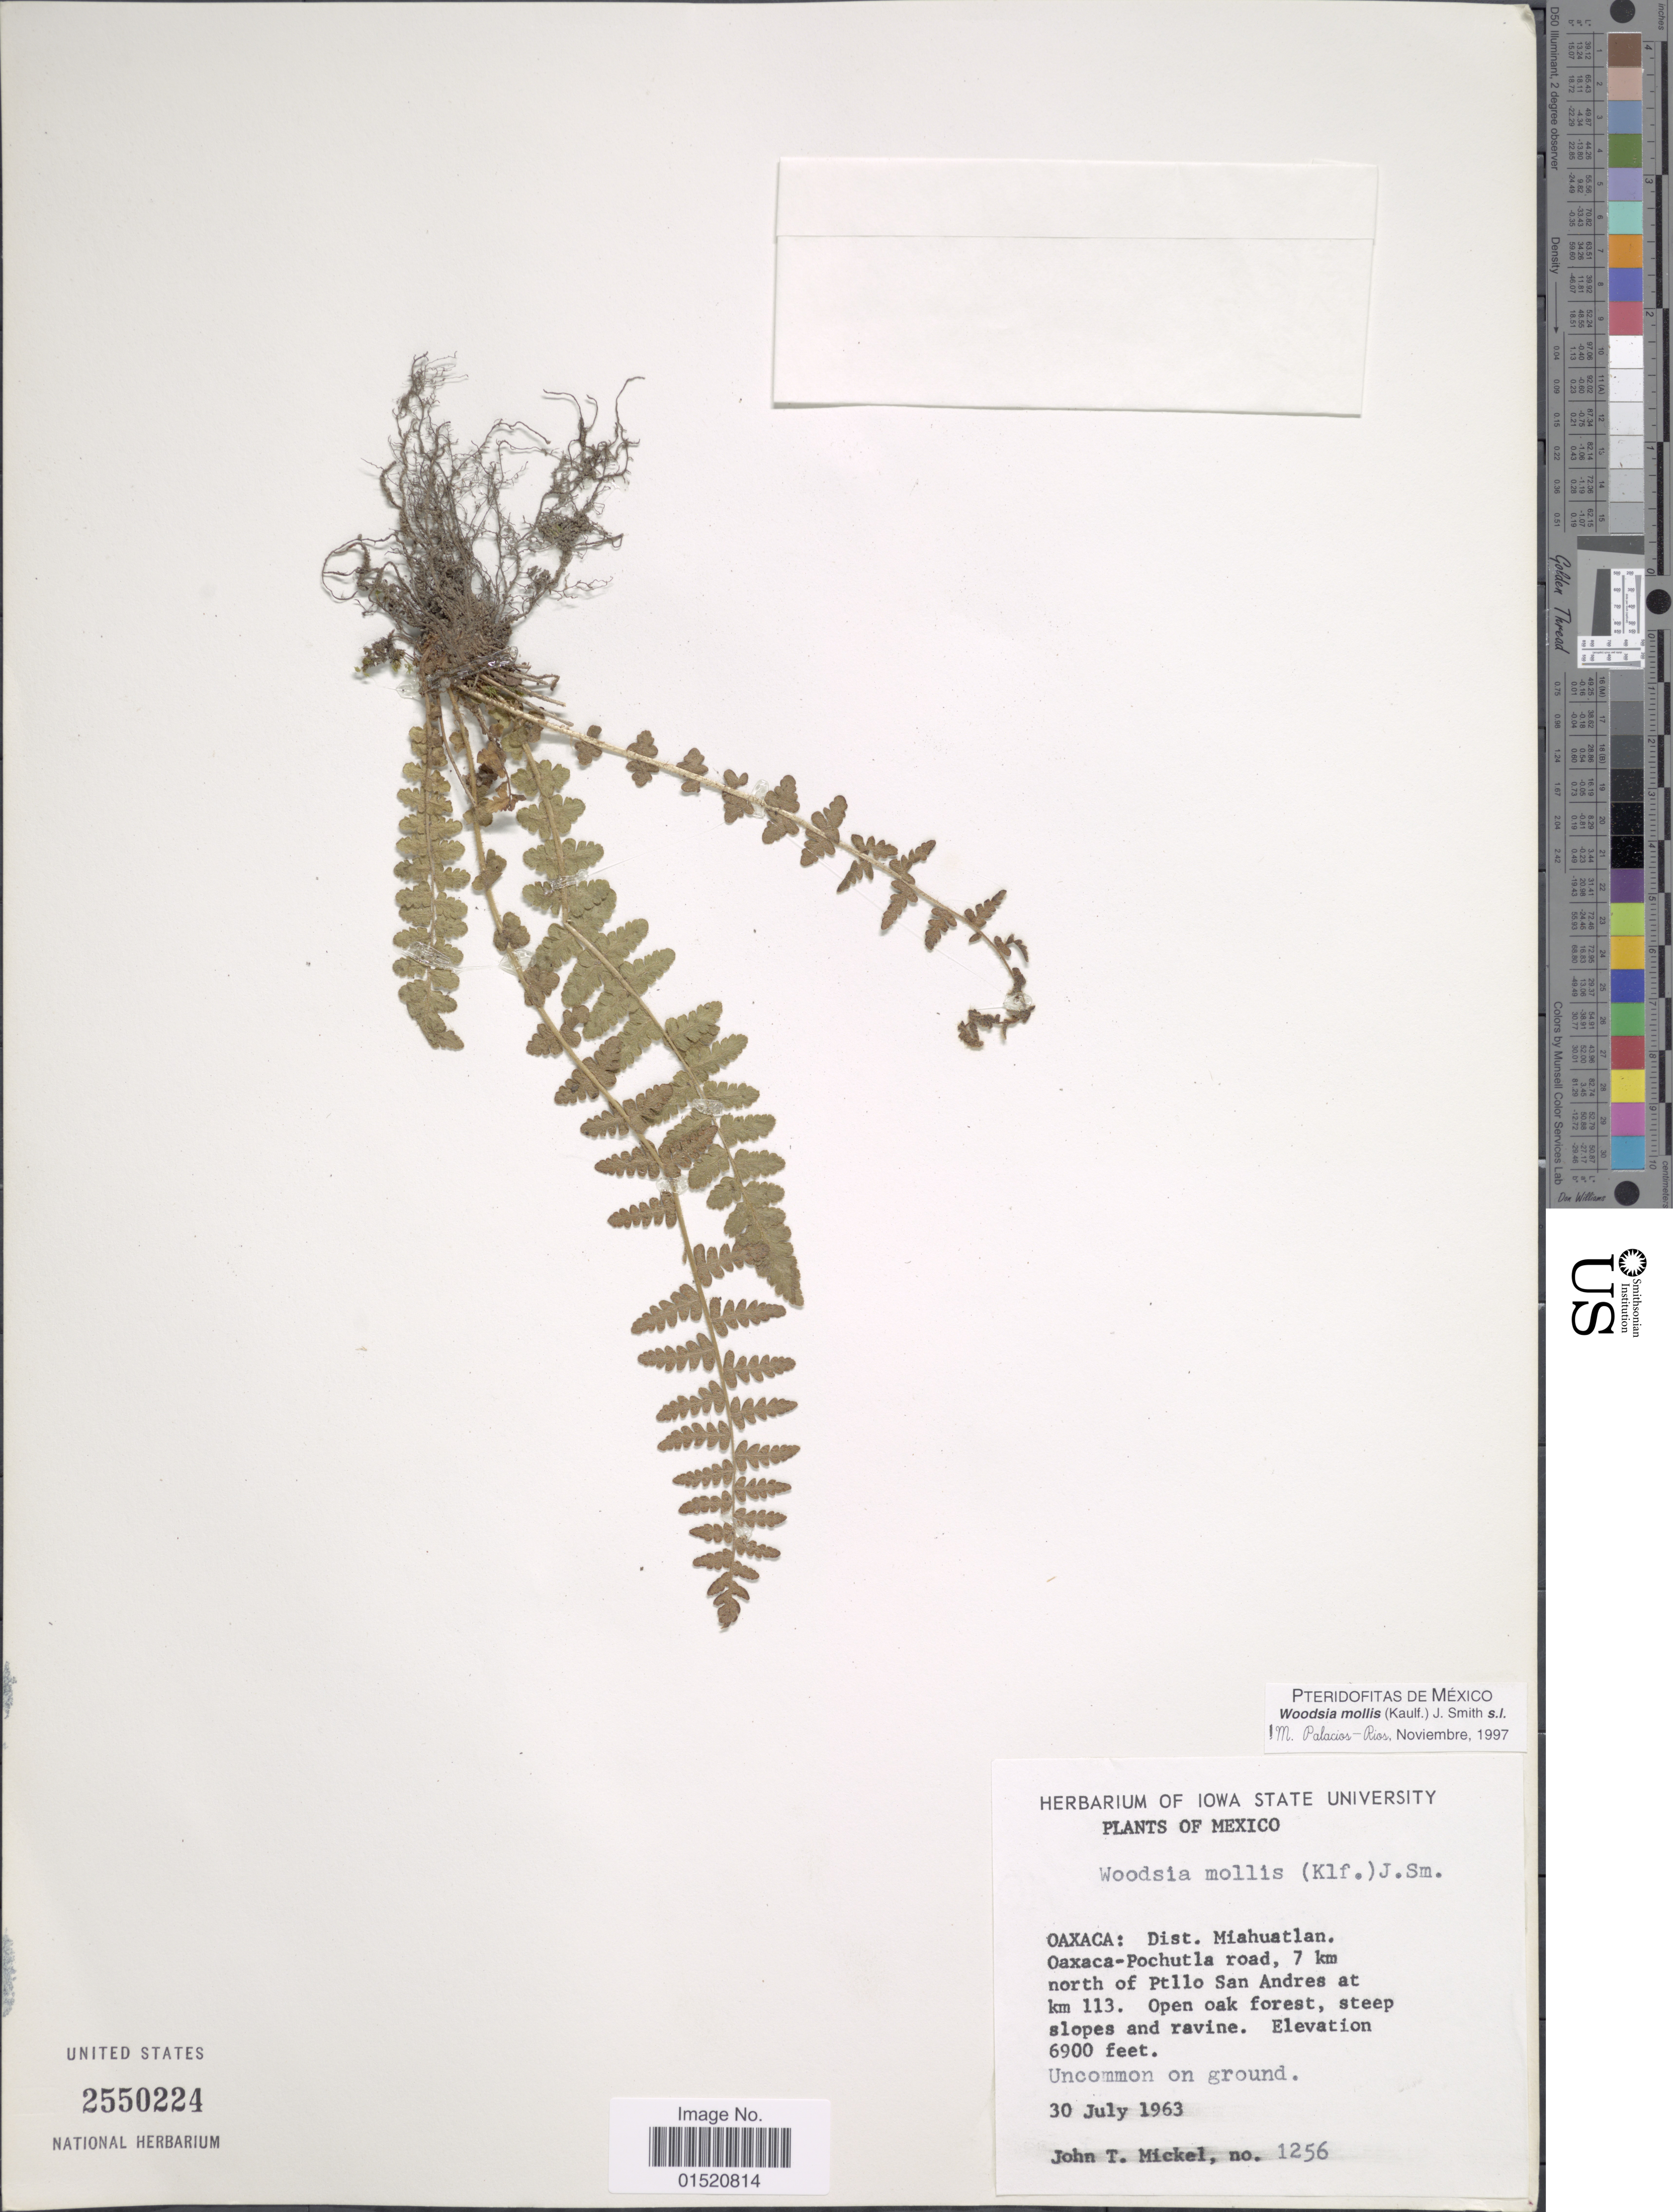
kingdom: Plantae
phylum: Tracheophyta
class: Polypodiopsida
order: Polypodiales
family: Woodsiaceae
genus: Woodsia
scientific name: Woodsia mollis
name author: (Kaulf.) J. Sm.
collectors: J. T. Mickel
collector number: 1256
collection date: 1963-07-30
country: Mexico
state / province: Oaxaca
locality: Dist. Miahuatlan. Oaxaca-Pochutla road, 7 km north of Ptllo San Andres at km 113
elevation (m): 2103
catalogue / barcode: US 2550224